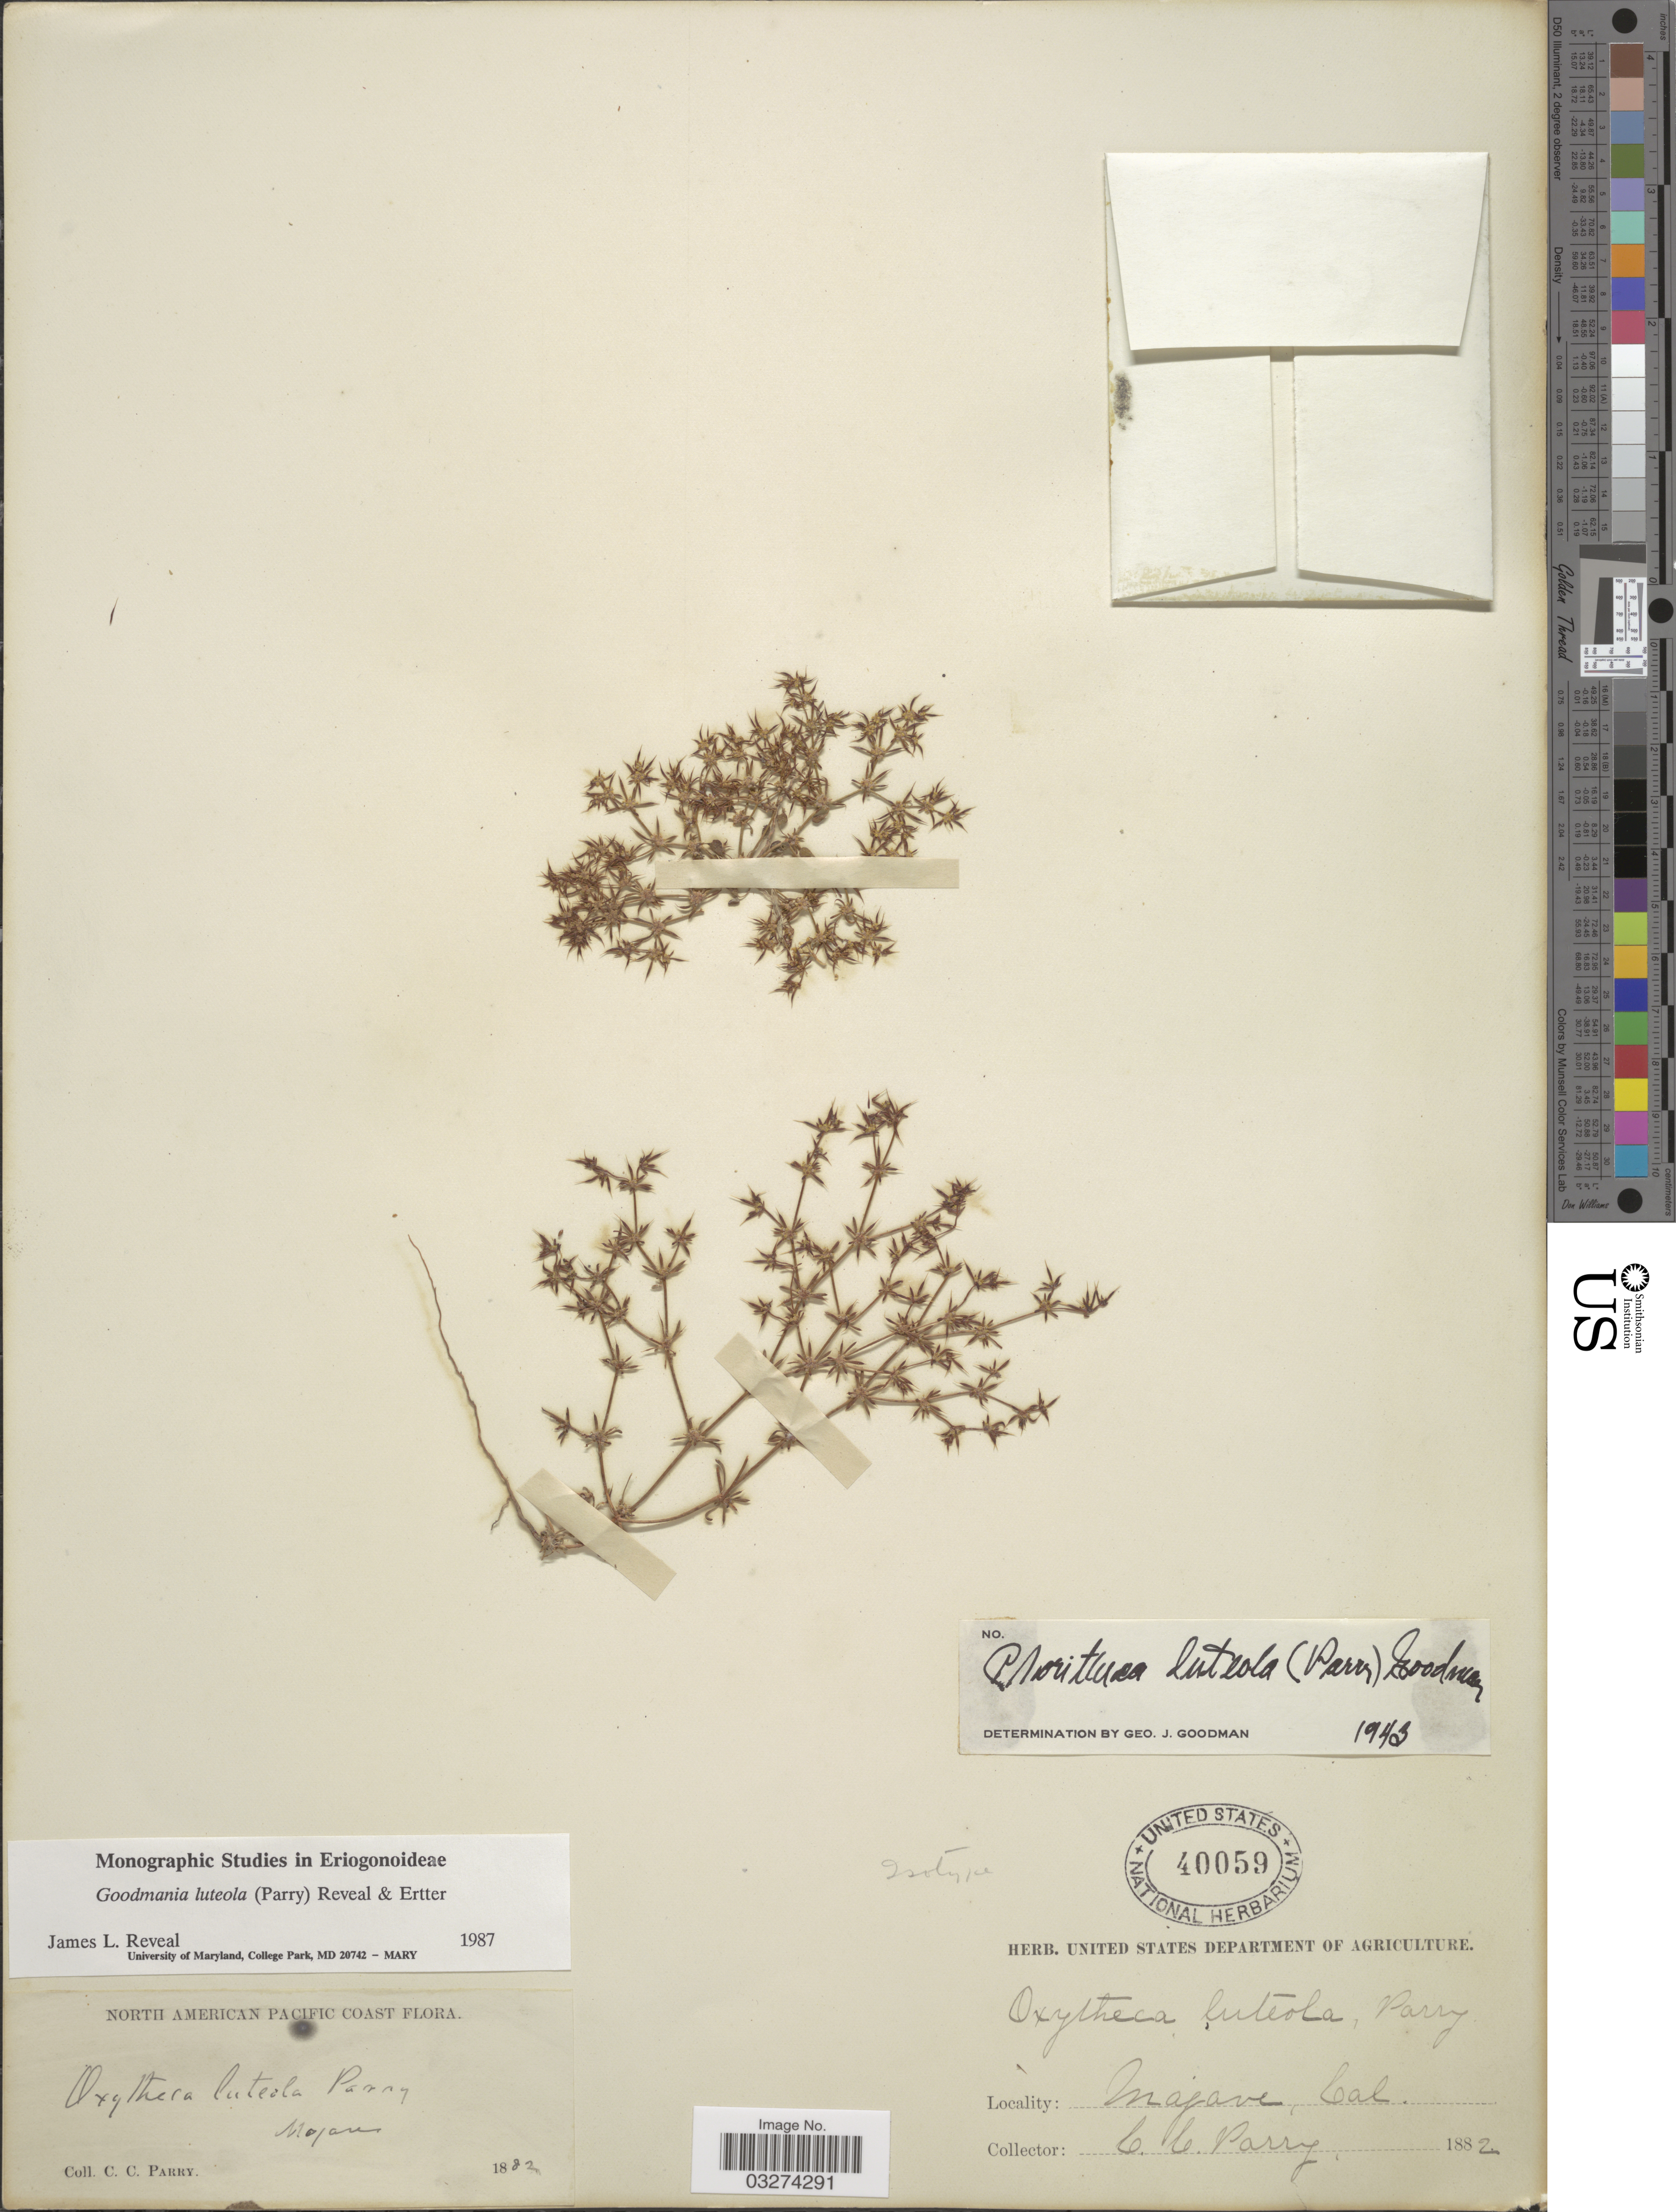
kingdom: Plantae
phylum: Tracheophyta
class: Magnoliopsida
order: Caryophyllales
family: Polygonaceae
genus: Goodmania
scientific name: Goodmania luteola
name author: (Parry) Reveal & Ertter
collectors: C. C. Parry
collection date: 1882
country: United States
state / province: California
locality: Pacific Coast, Mojave.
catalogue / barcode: US 40059